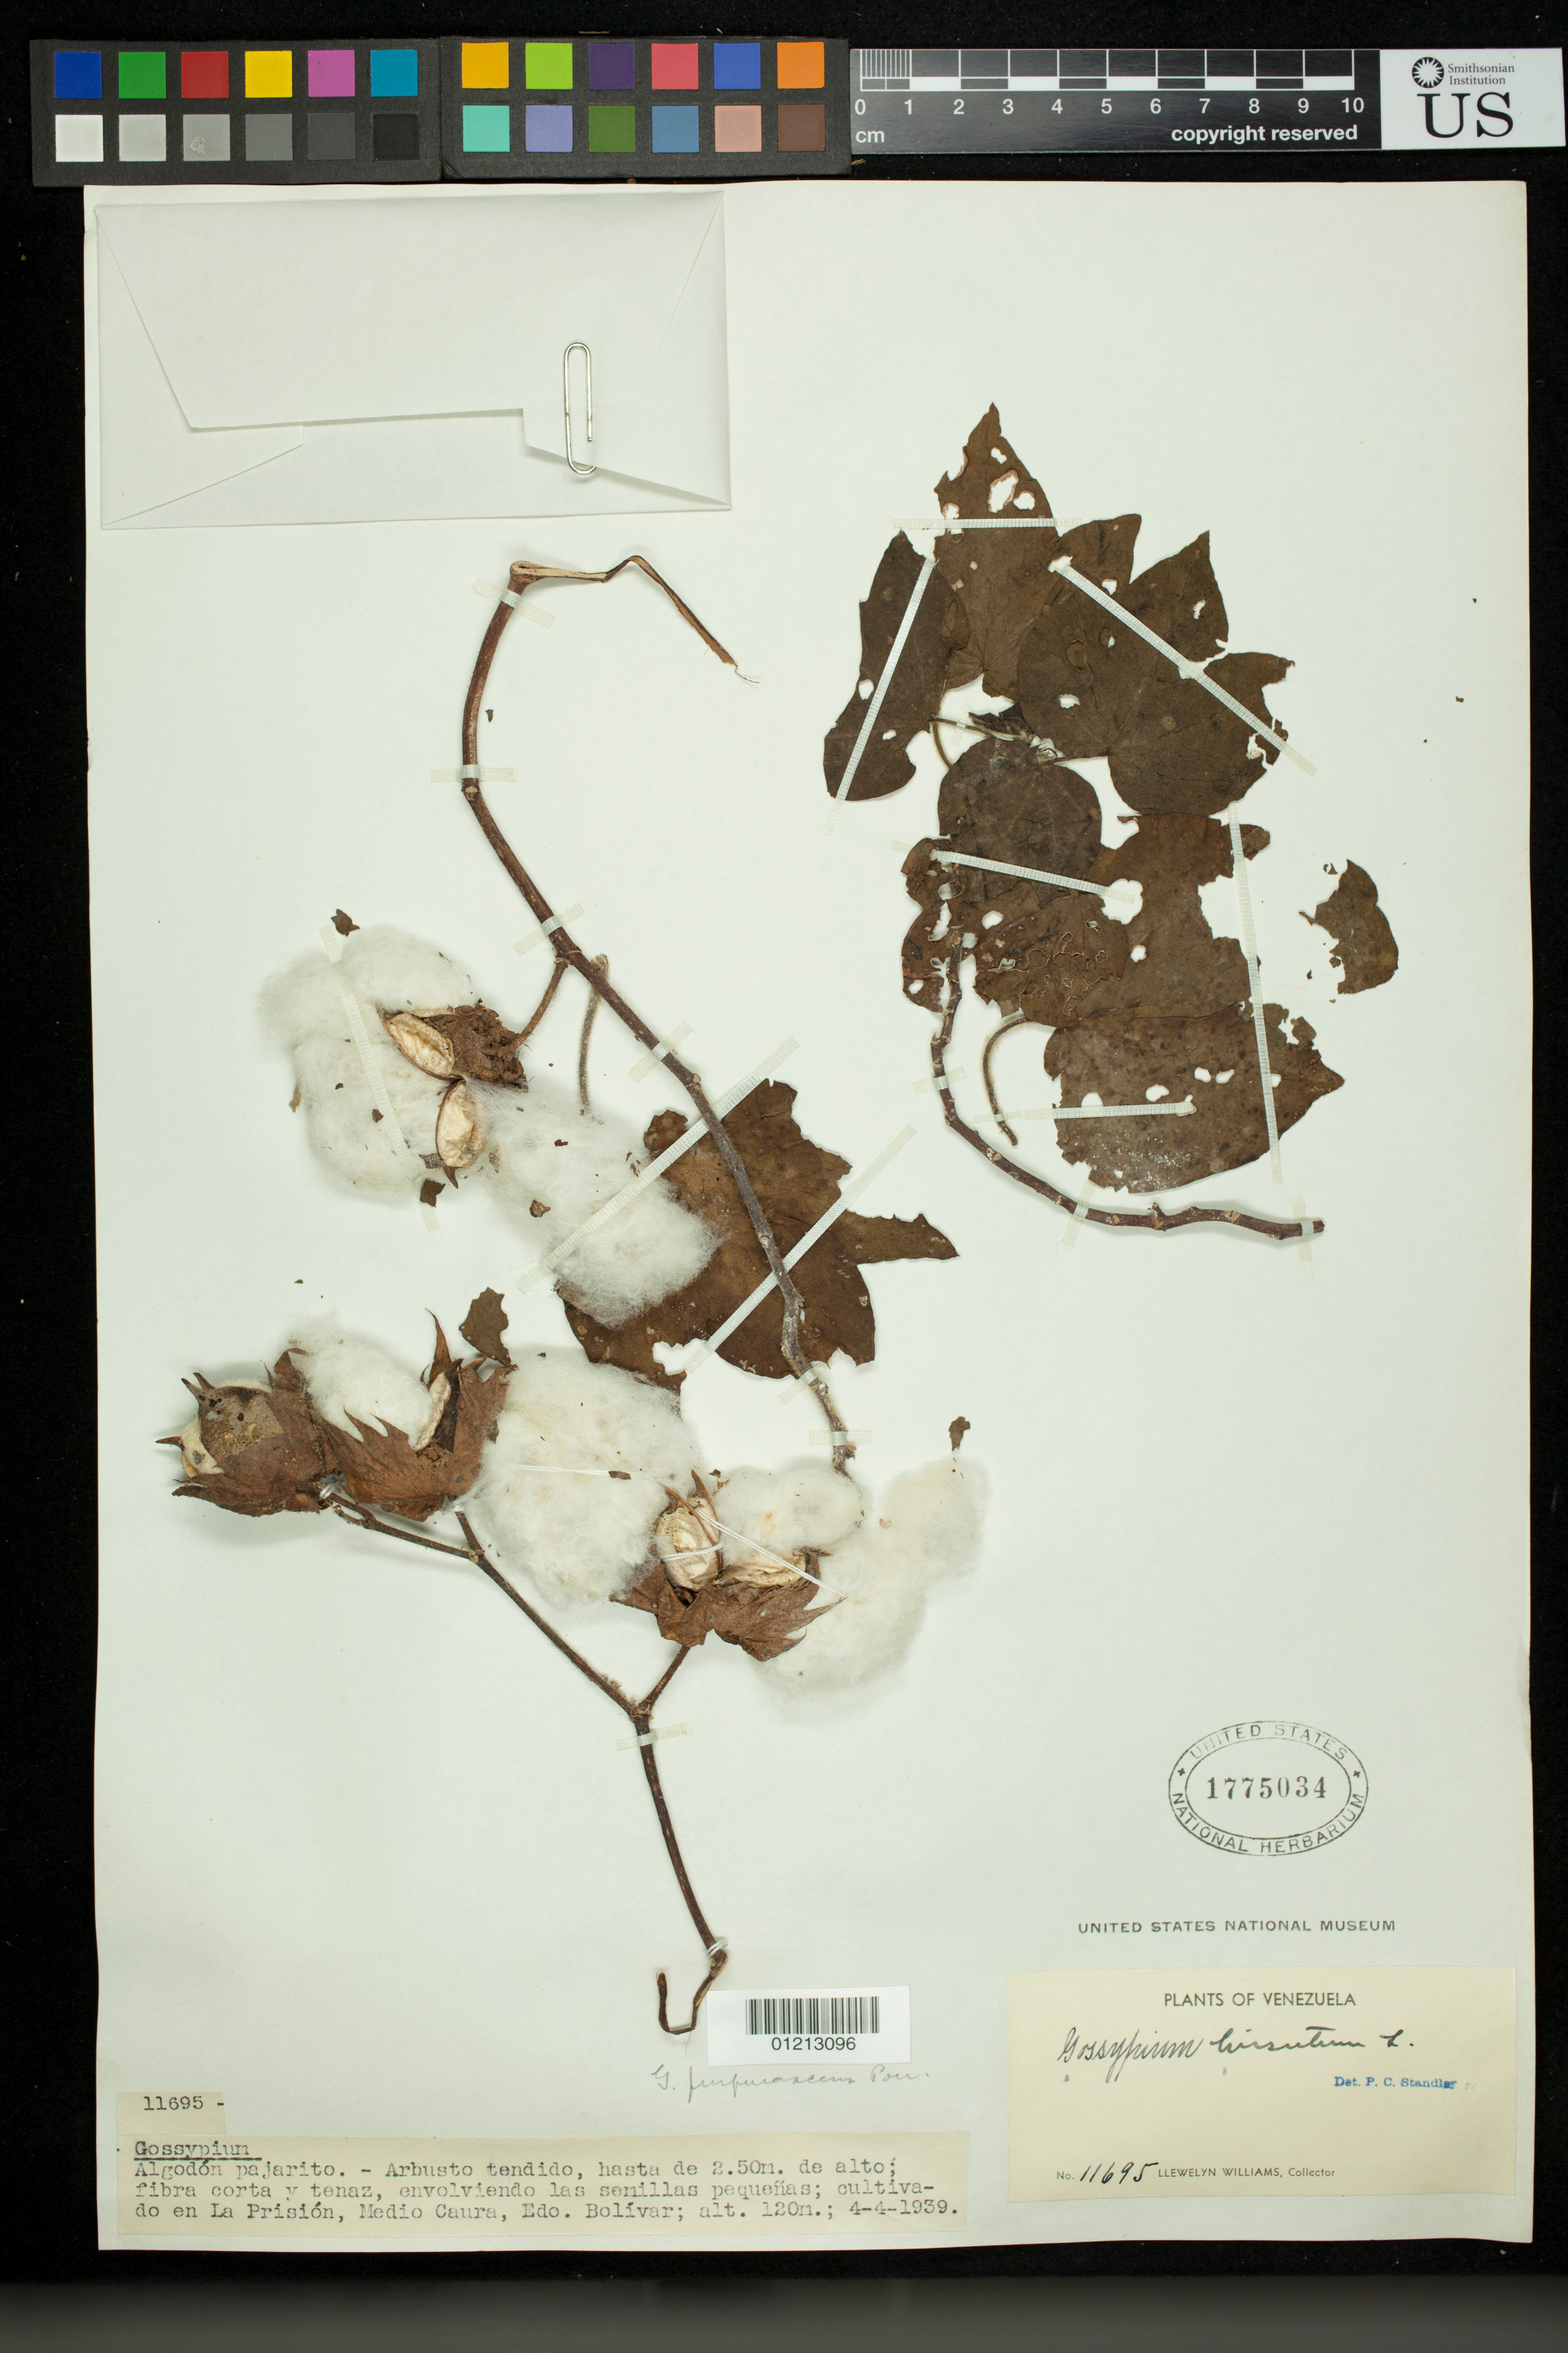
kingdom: Plantae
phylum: Tracheophyta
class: Magnoliopsida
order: Malvales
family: Malvaceae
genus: Gossypium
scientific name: Gossypium purpurascens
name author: Poir.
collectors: Ll. Williams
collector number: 11695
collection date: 1939-04-04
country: Venezuela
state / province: Bolivar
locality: La Prision, Medio Caura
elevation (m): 120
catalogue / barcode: US 1775034